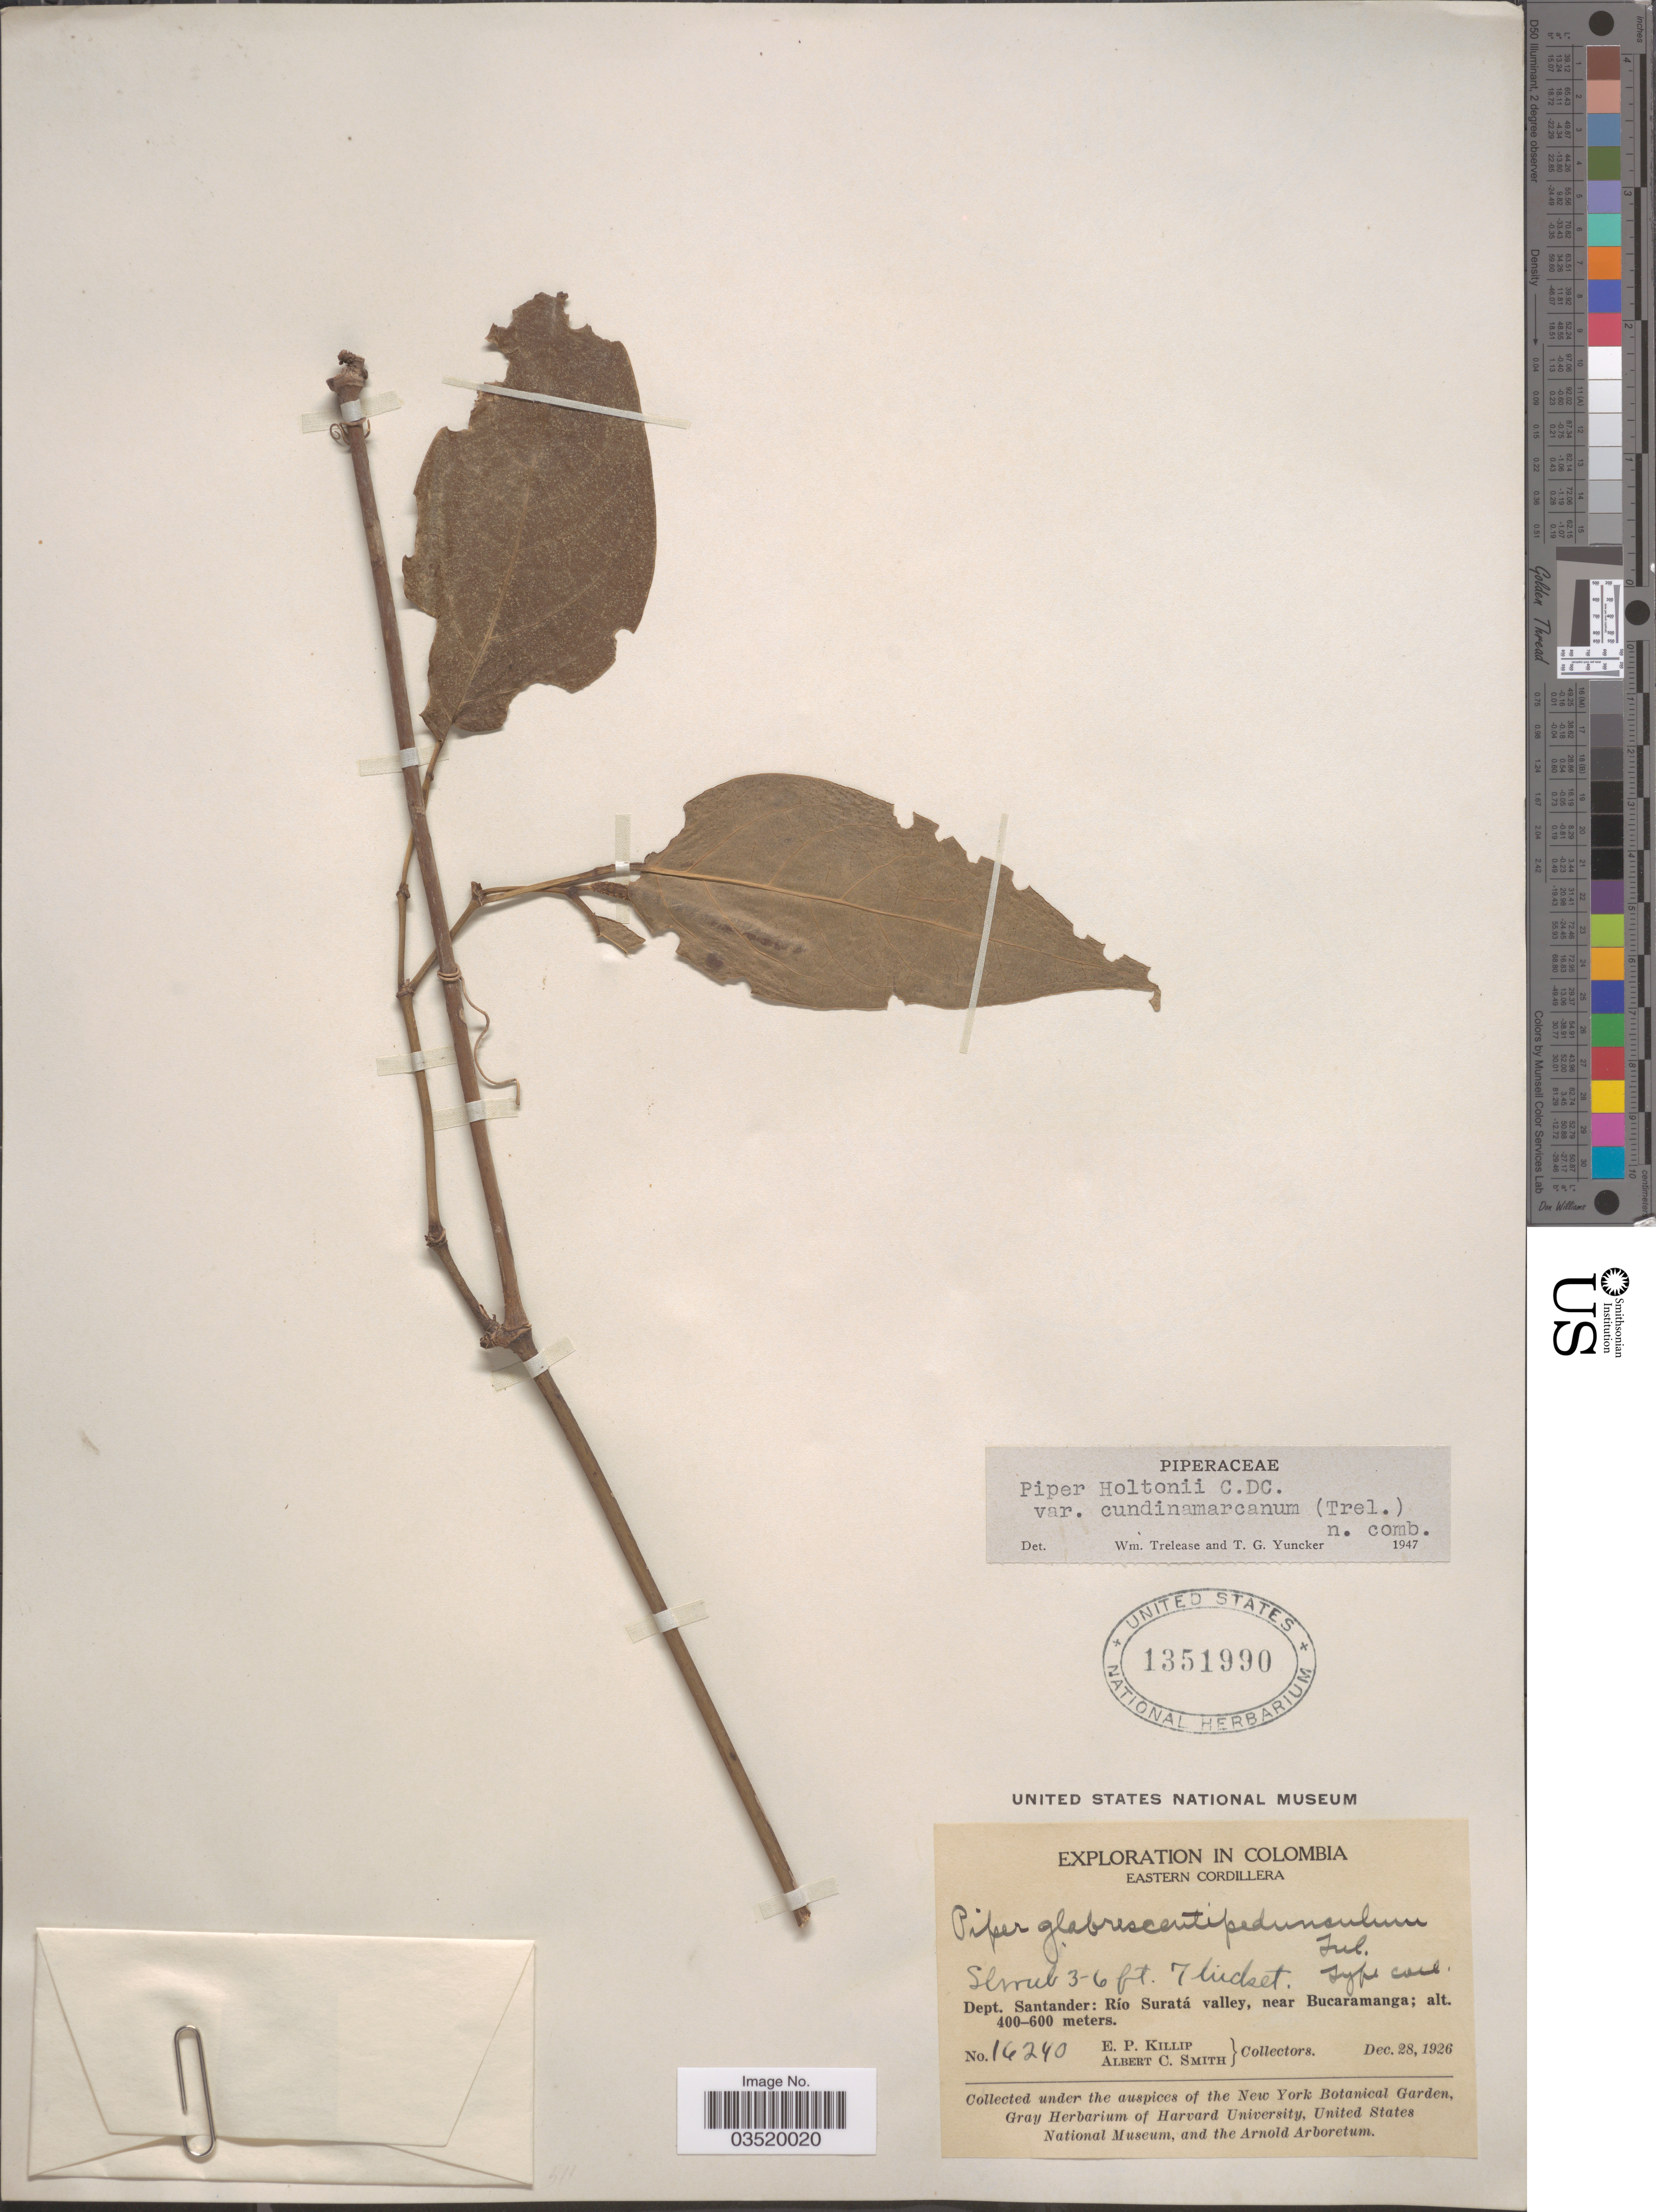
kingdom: Plantae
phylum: Tracheophyta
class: Magnoliopsida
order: Piperales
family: Piperaceae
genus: Piper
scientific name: Piper holtonii var. cundinamarcanum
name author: Trel. & Yunck.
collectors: E. P. Killip & A. C. Smith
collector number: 14240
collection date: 1926-12-28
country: Colombia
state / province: Santander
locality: Dept. Santander: Río Suratá valley, near Bucaramanga.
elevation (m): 400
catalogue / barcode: US 1351990